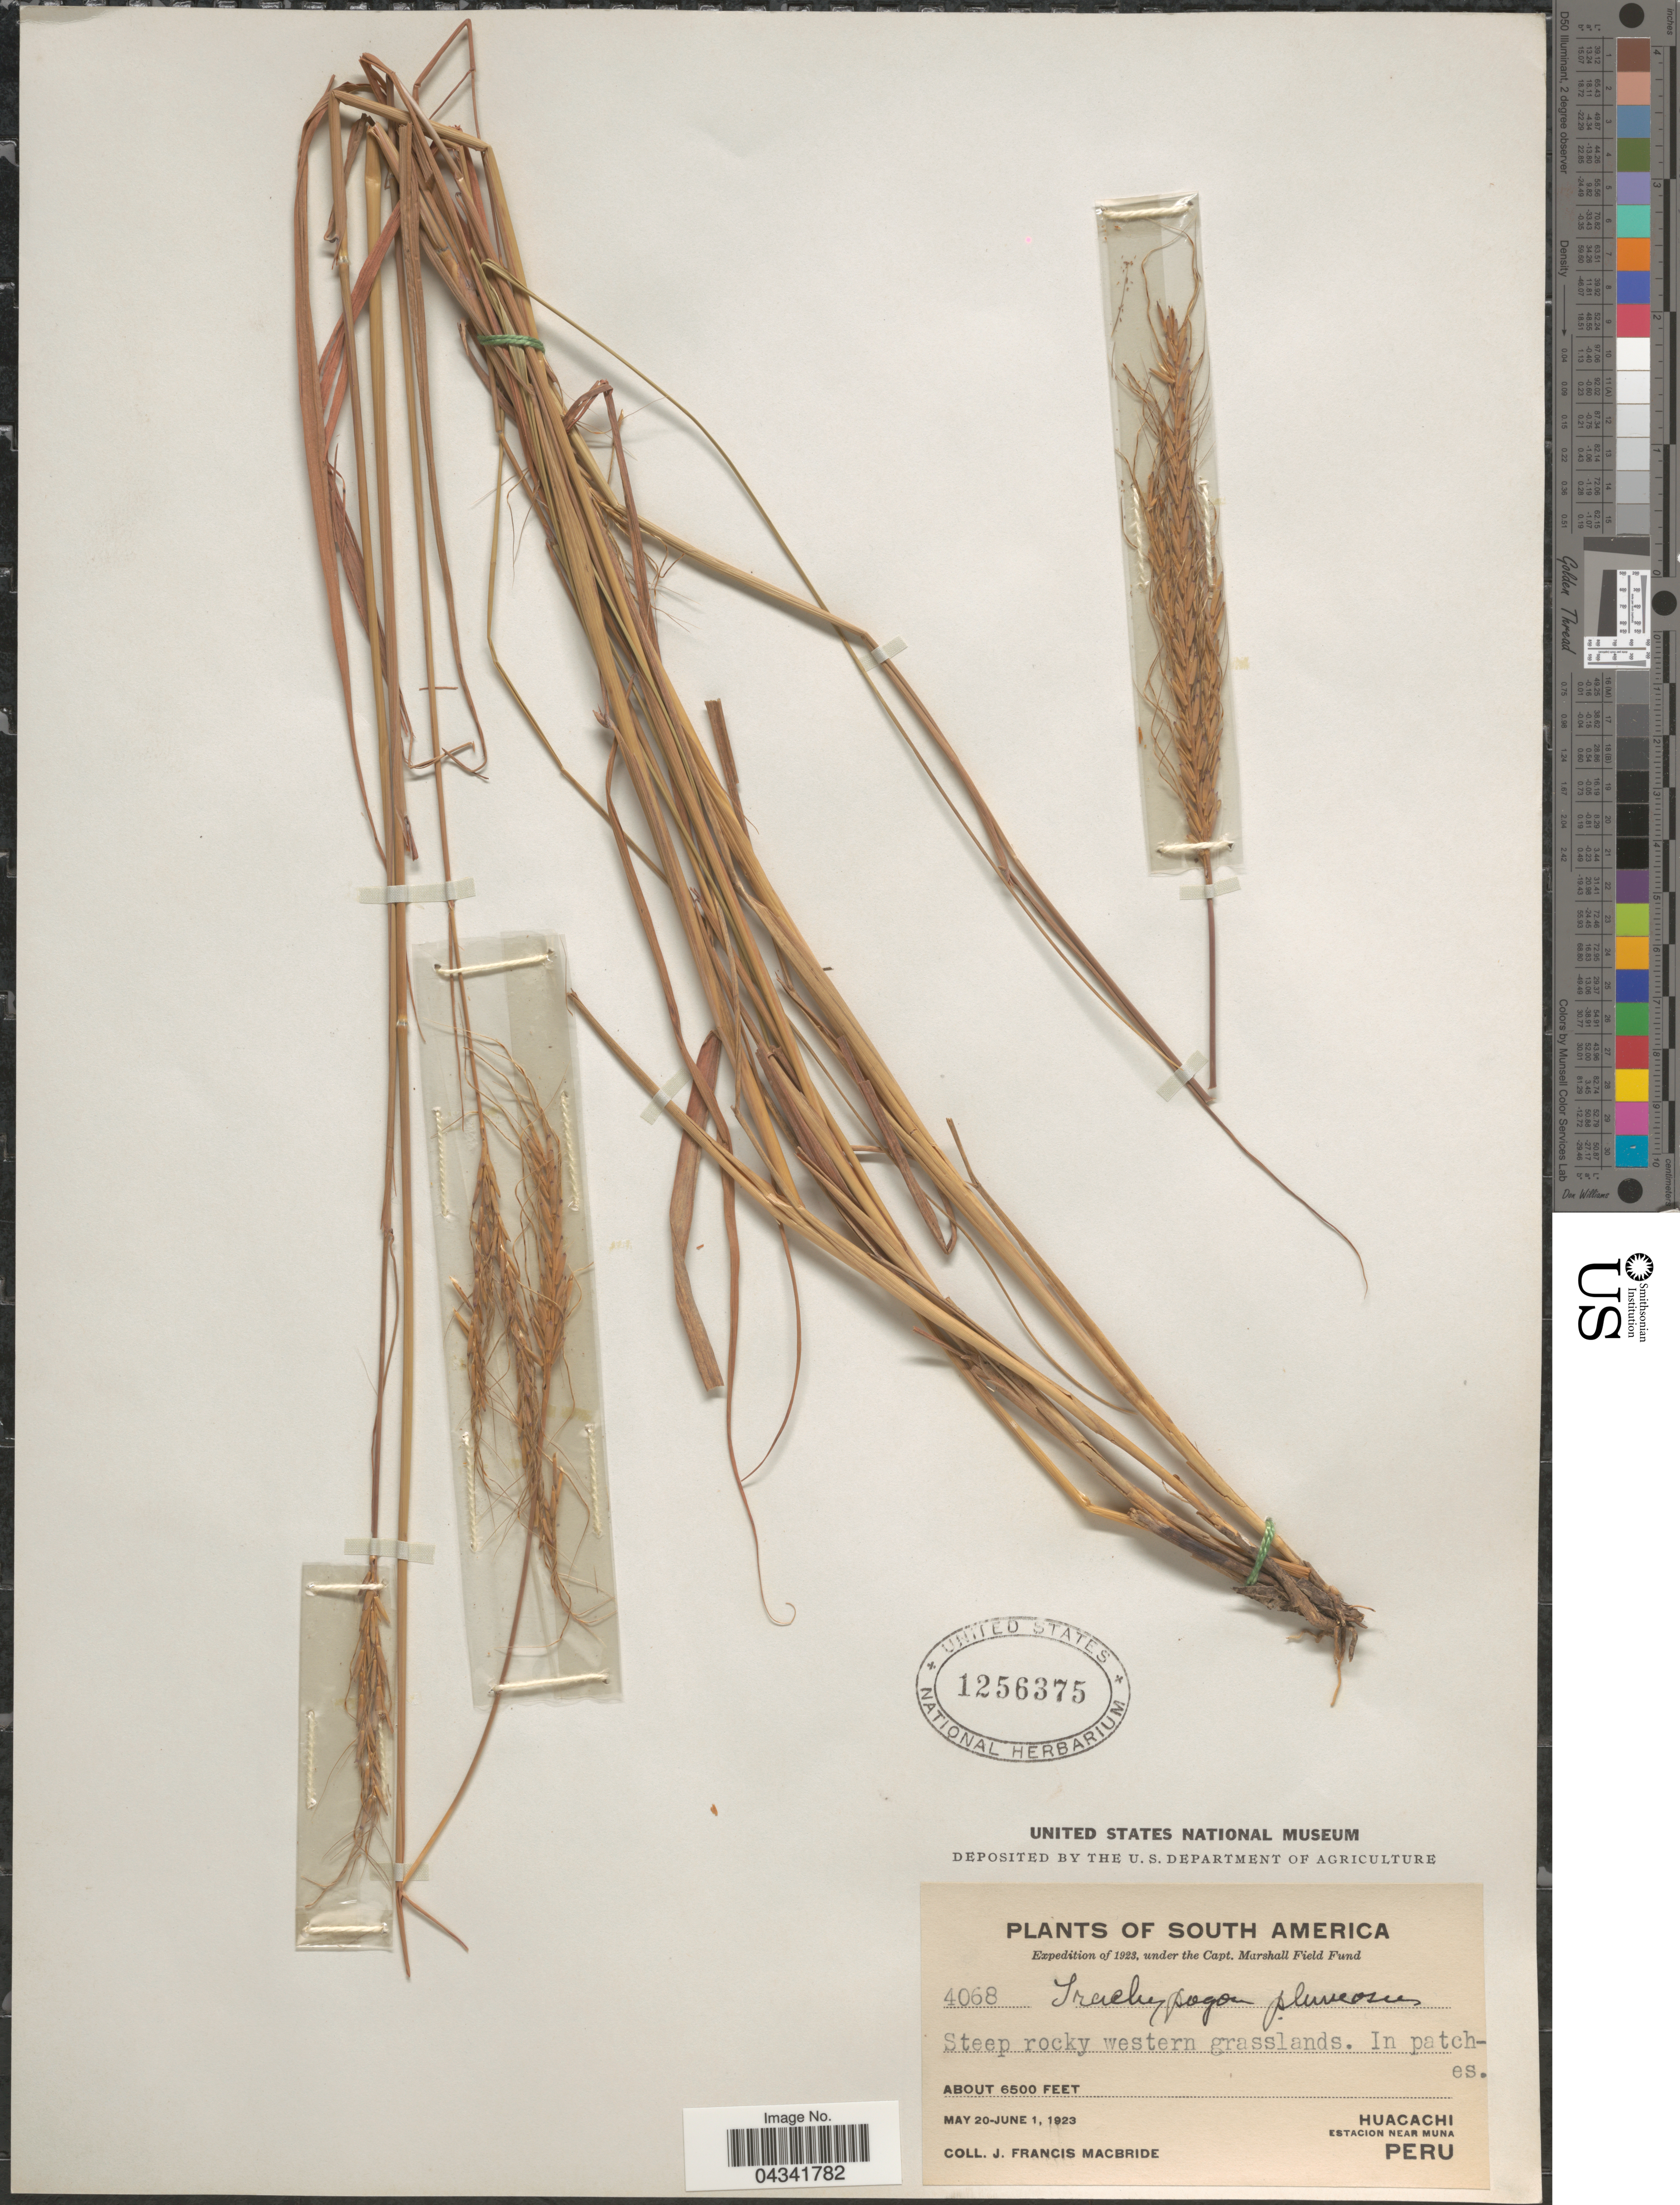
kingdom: Plantae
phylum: Tracheophyta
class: Liliopsida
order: Poales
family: Poaceae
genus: Trachypogon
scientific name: Trachypogon spicatus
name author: (L. f.) Kuntze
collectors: J. F. Macbride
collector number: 4068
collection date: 1923-05-20/1923-06-01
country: Peru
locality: Expedition of 1923. Huacachi. Estacion near Muna.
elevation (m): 1981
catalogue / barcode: US 1256375